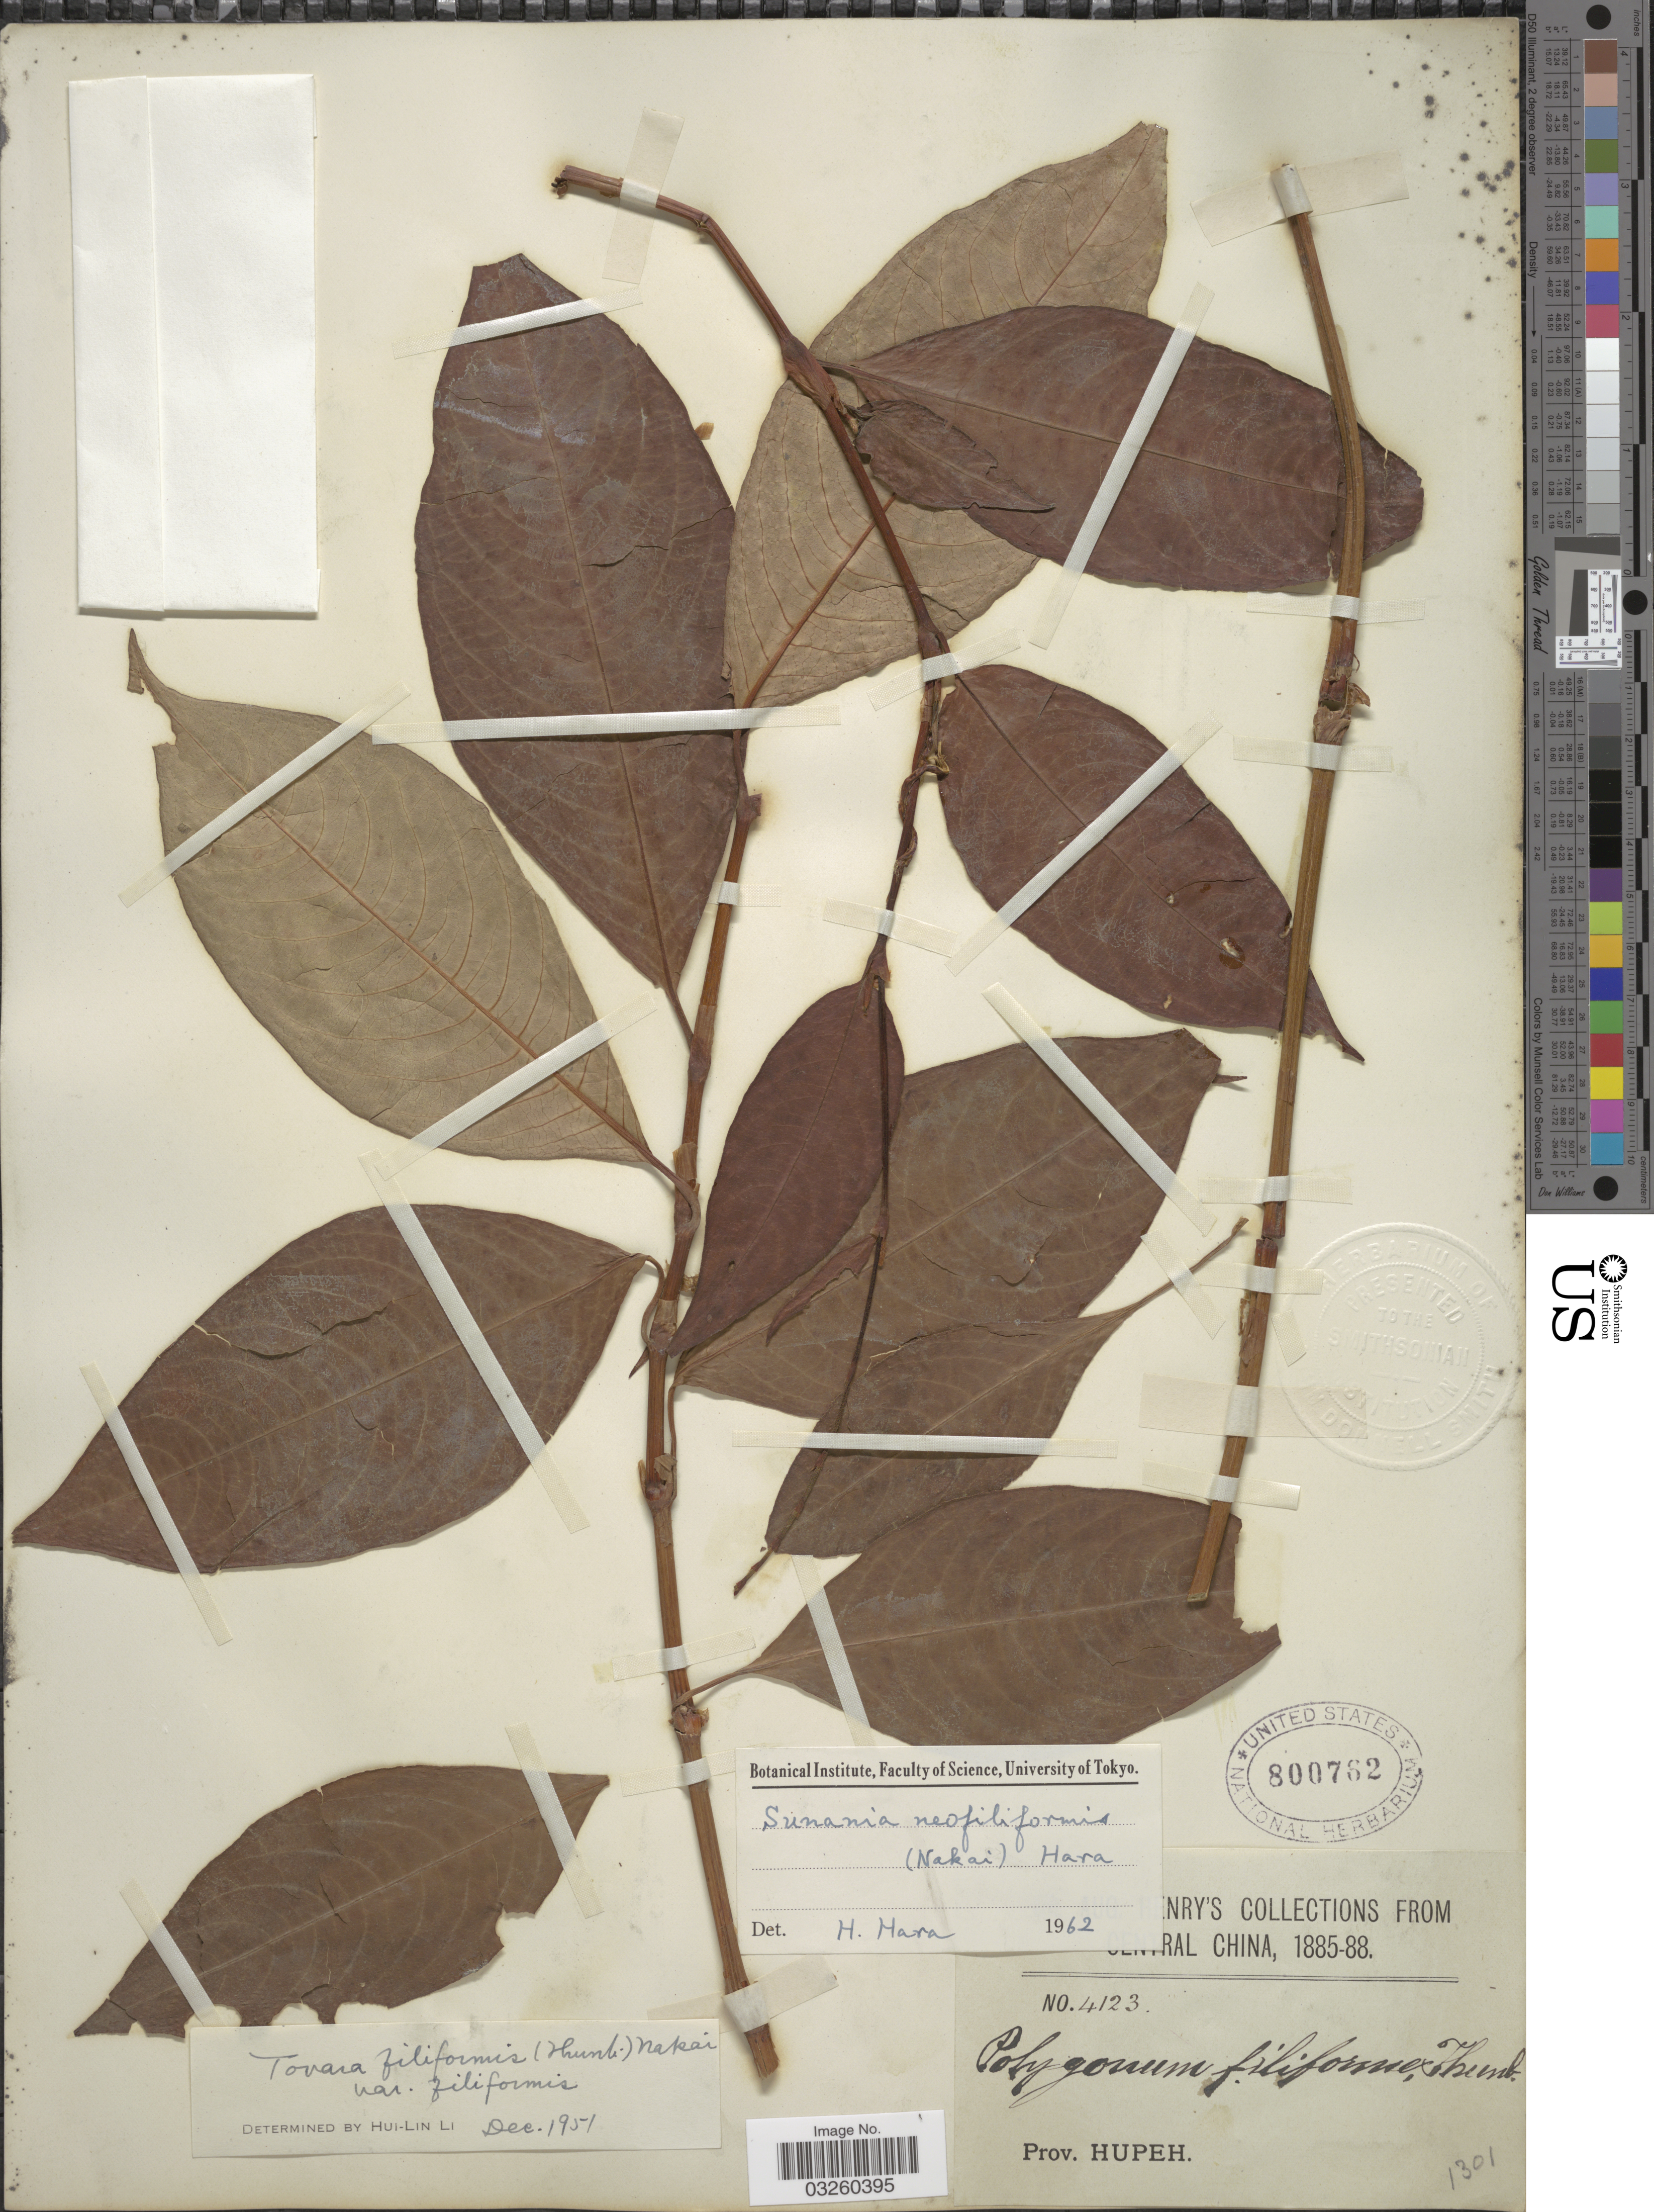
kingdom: Plantae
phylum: Tracheophyta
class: Magnoliopsida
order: Caryophyllales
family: Polygonaceae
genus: Persicaria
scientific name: Persicaria neofiliformis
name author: (Nakai) Ohki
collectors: A. Henry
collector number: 4123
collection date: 1885/1888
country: China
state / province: Hubei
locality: Central China. Prov. Hupeh.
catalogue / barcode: US 800762